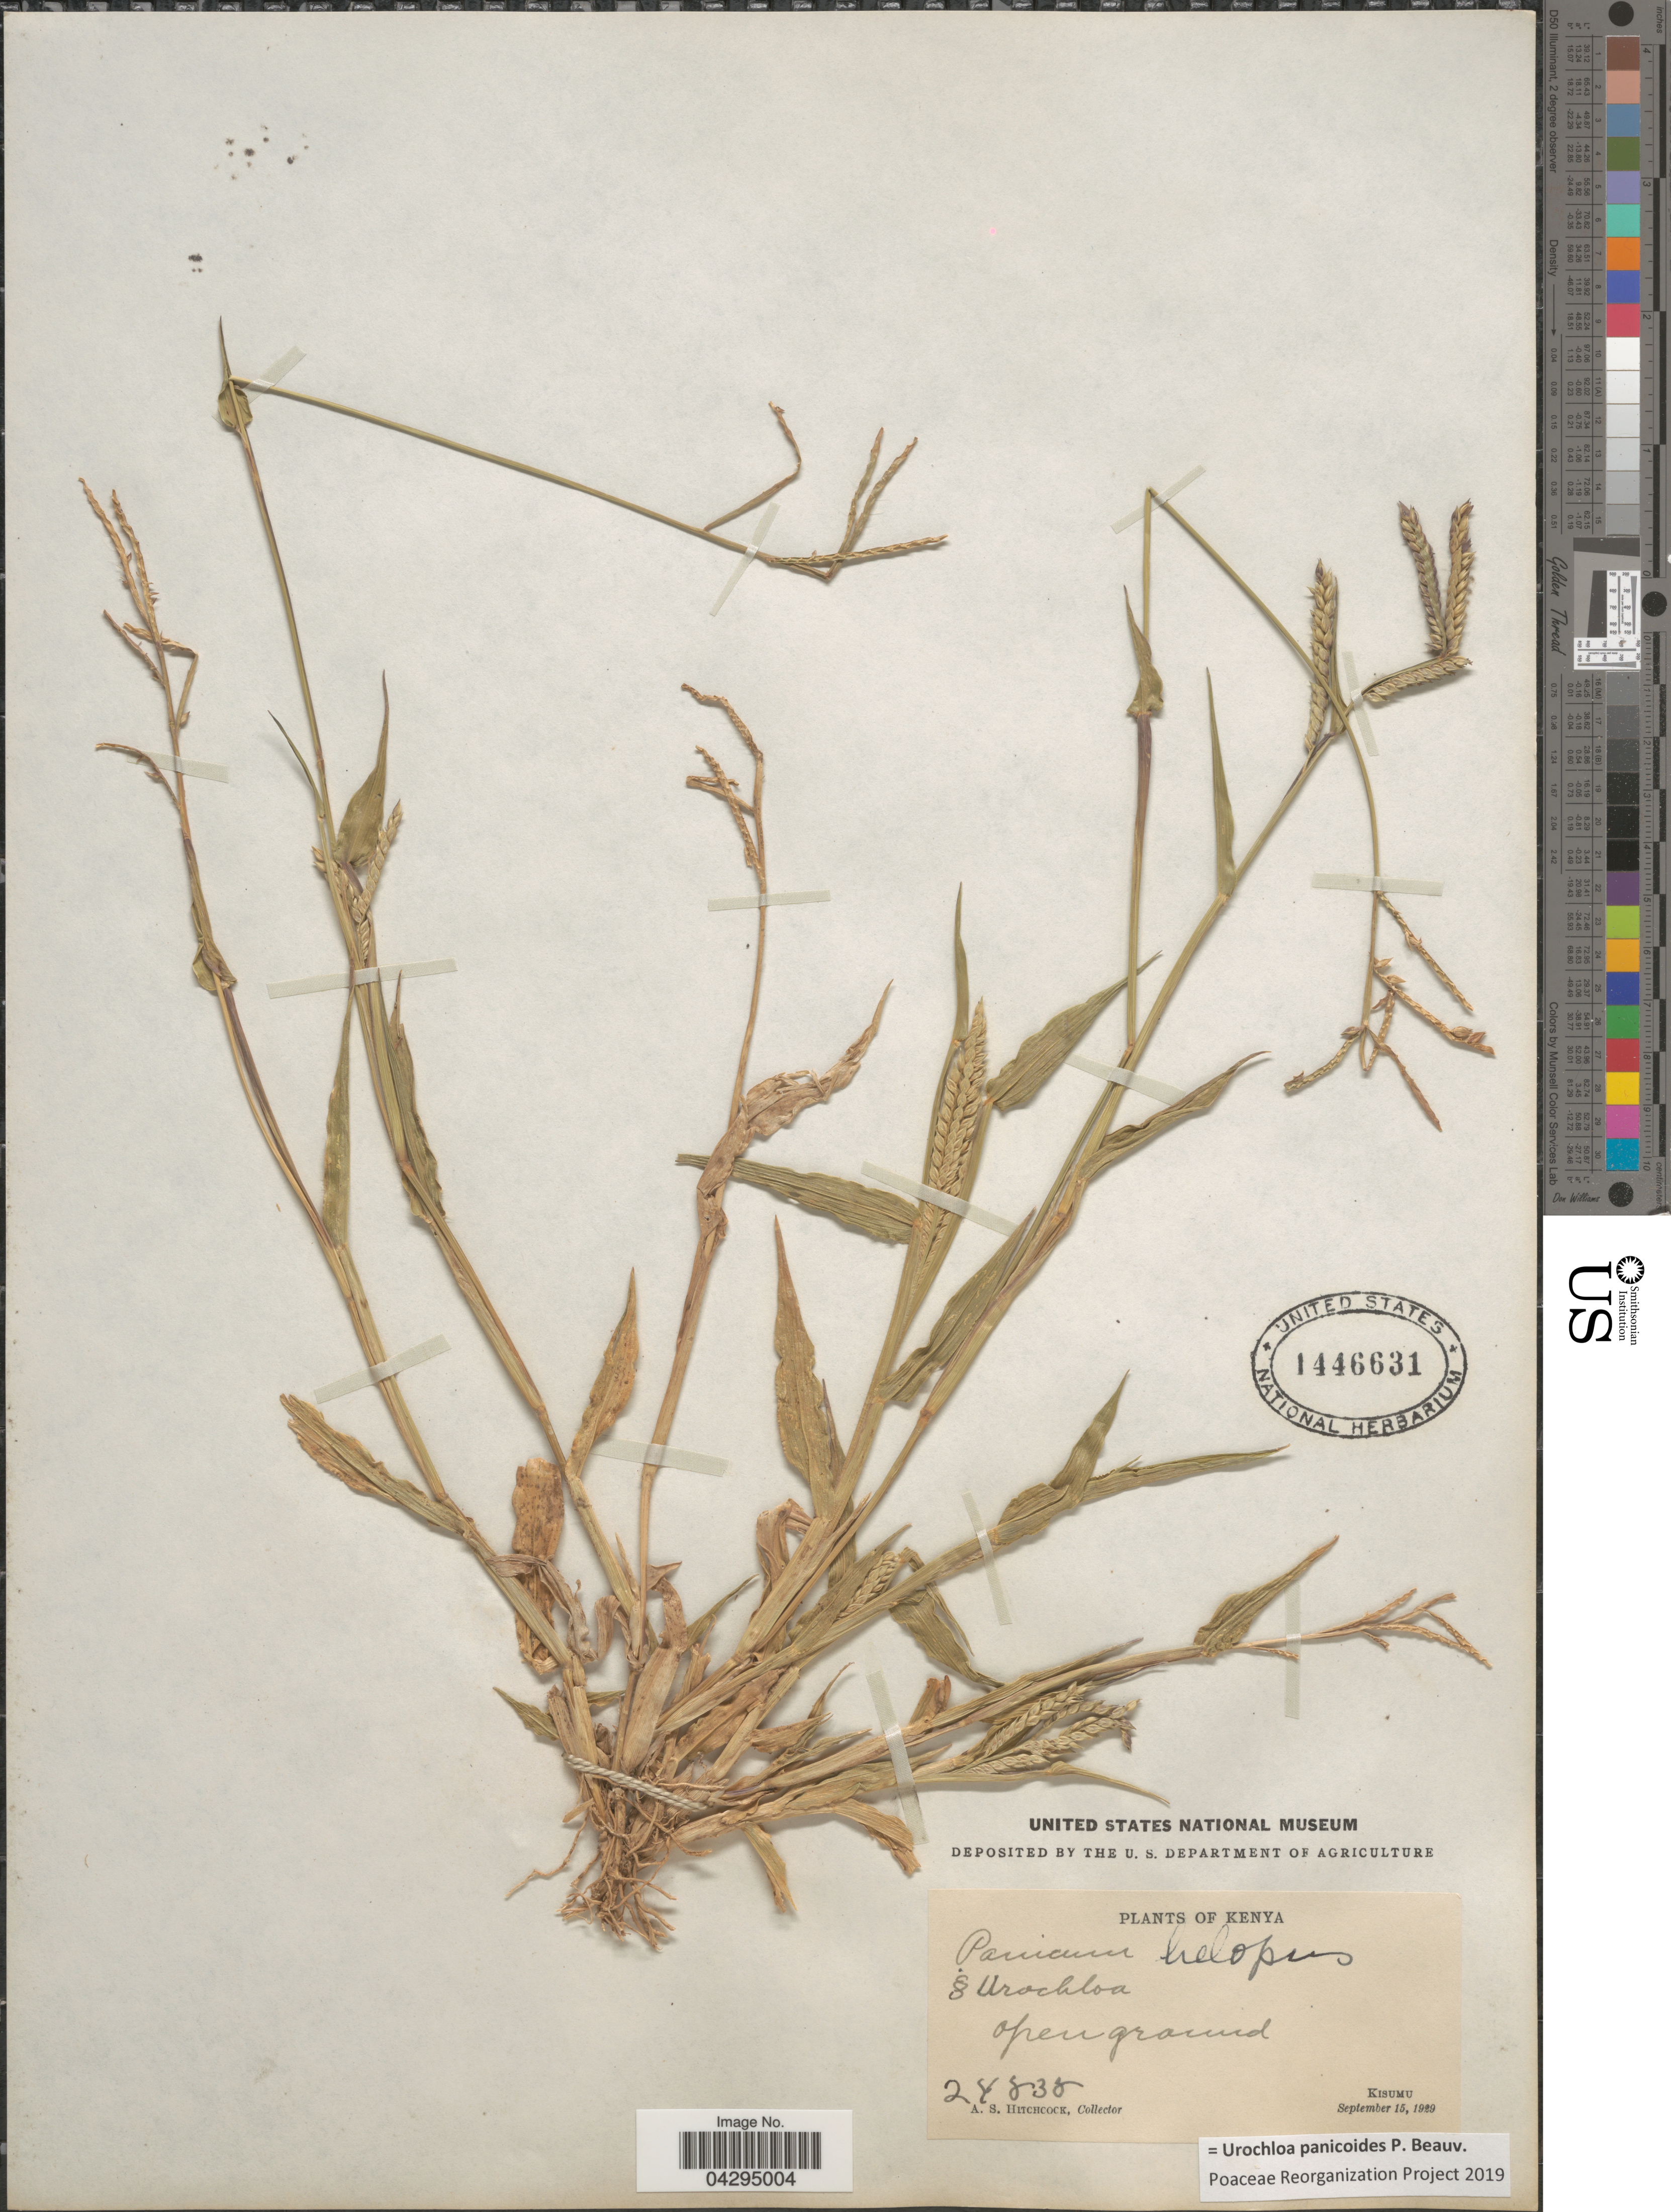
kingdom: Plantae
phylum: Tracheophyta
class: Liliopsida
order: Poales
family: Poaceae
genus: Urochloa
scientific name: Urochloa panicoides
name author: P. Beauv.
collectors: A. S. Hitchcock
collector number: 24838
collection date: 1929-09-15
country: Kenya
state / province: Kisumu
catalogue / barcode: US 1446631